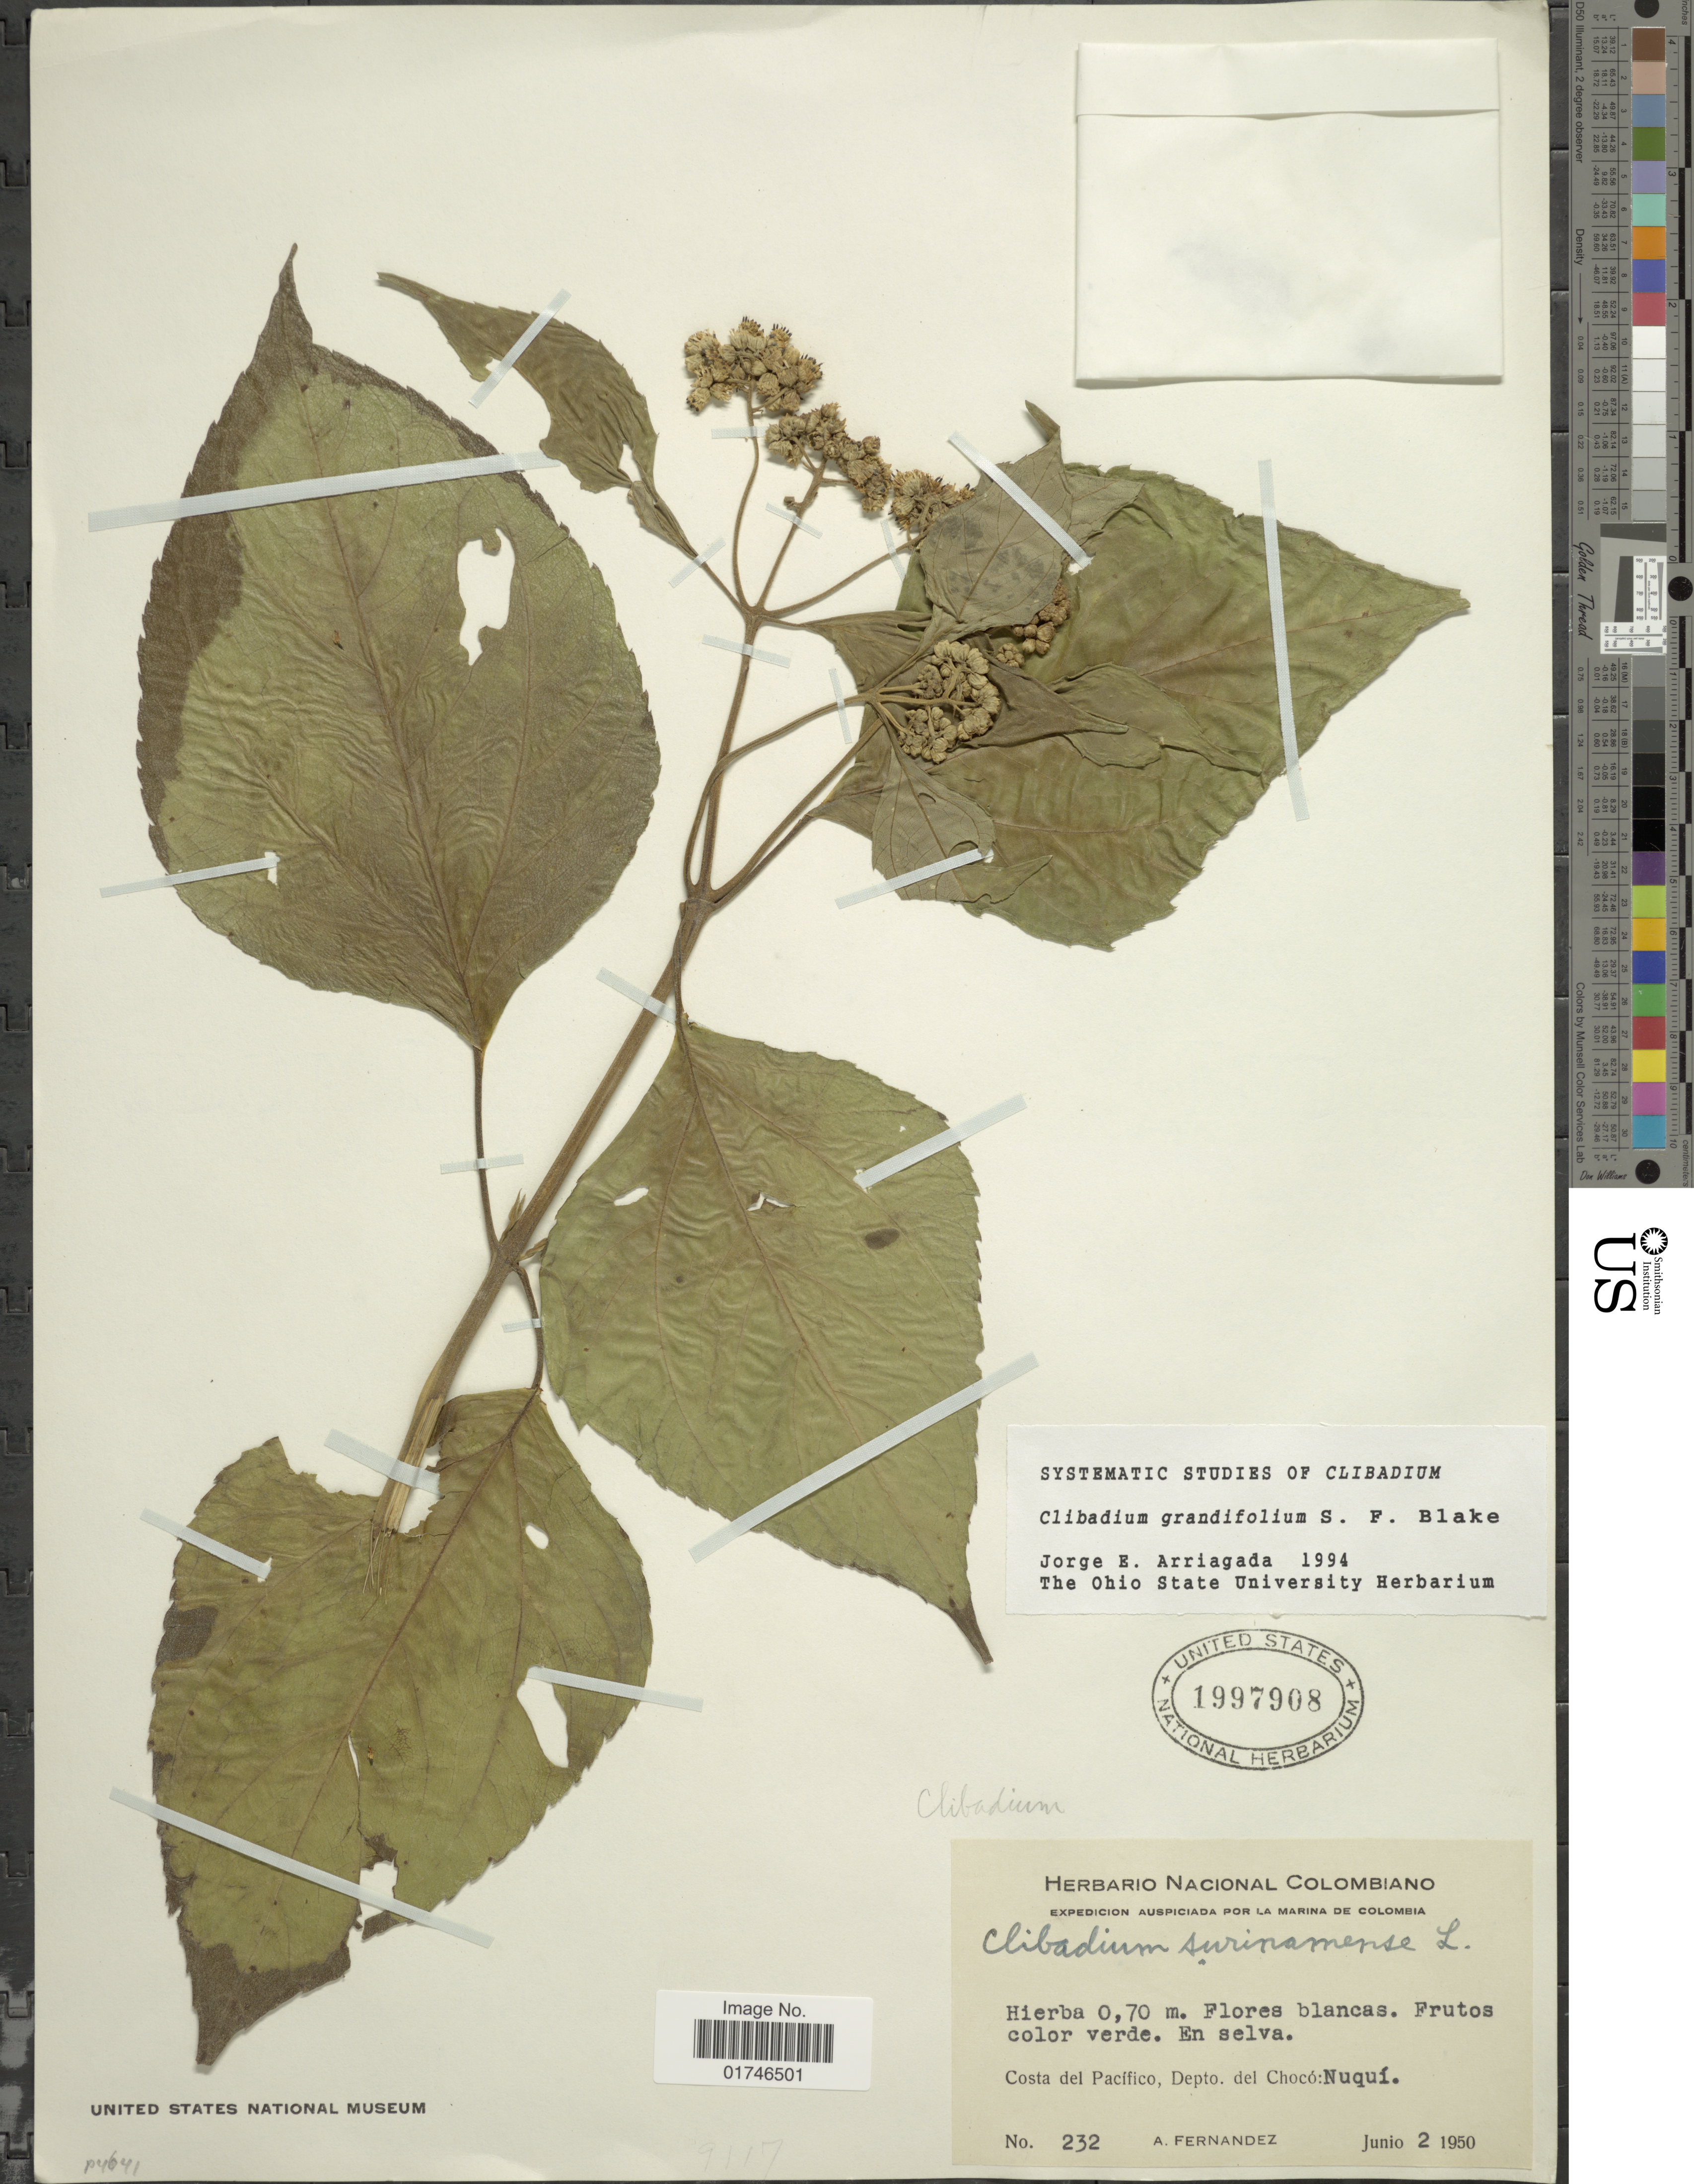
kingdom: Plantae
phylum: Tracheophyta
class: Magnoliopsida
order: Asterales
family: Asteraceae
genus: Clibadium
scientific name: Clibadium grandifolium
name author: S.F. Blake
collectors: A. Fernandez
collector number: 232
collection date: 1950-06-02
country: Colombia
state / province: Chocó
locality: En selva. Costa del Pacifico, Depto. del Choco.: Nuqui.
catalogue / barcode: US 1997908